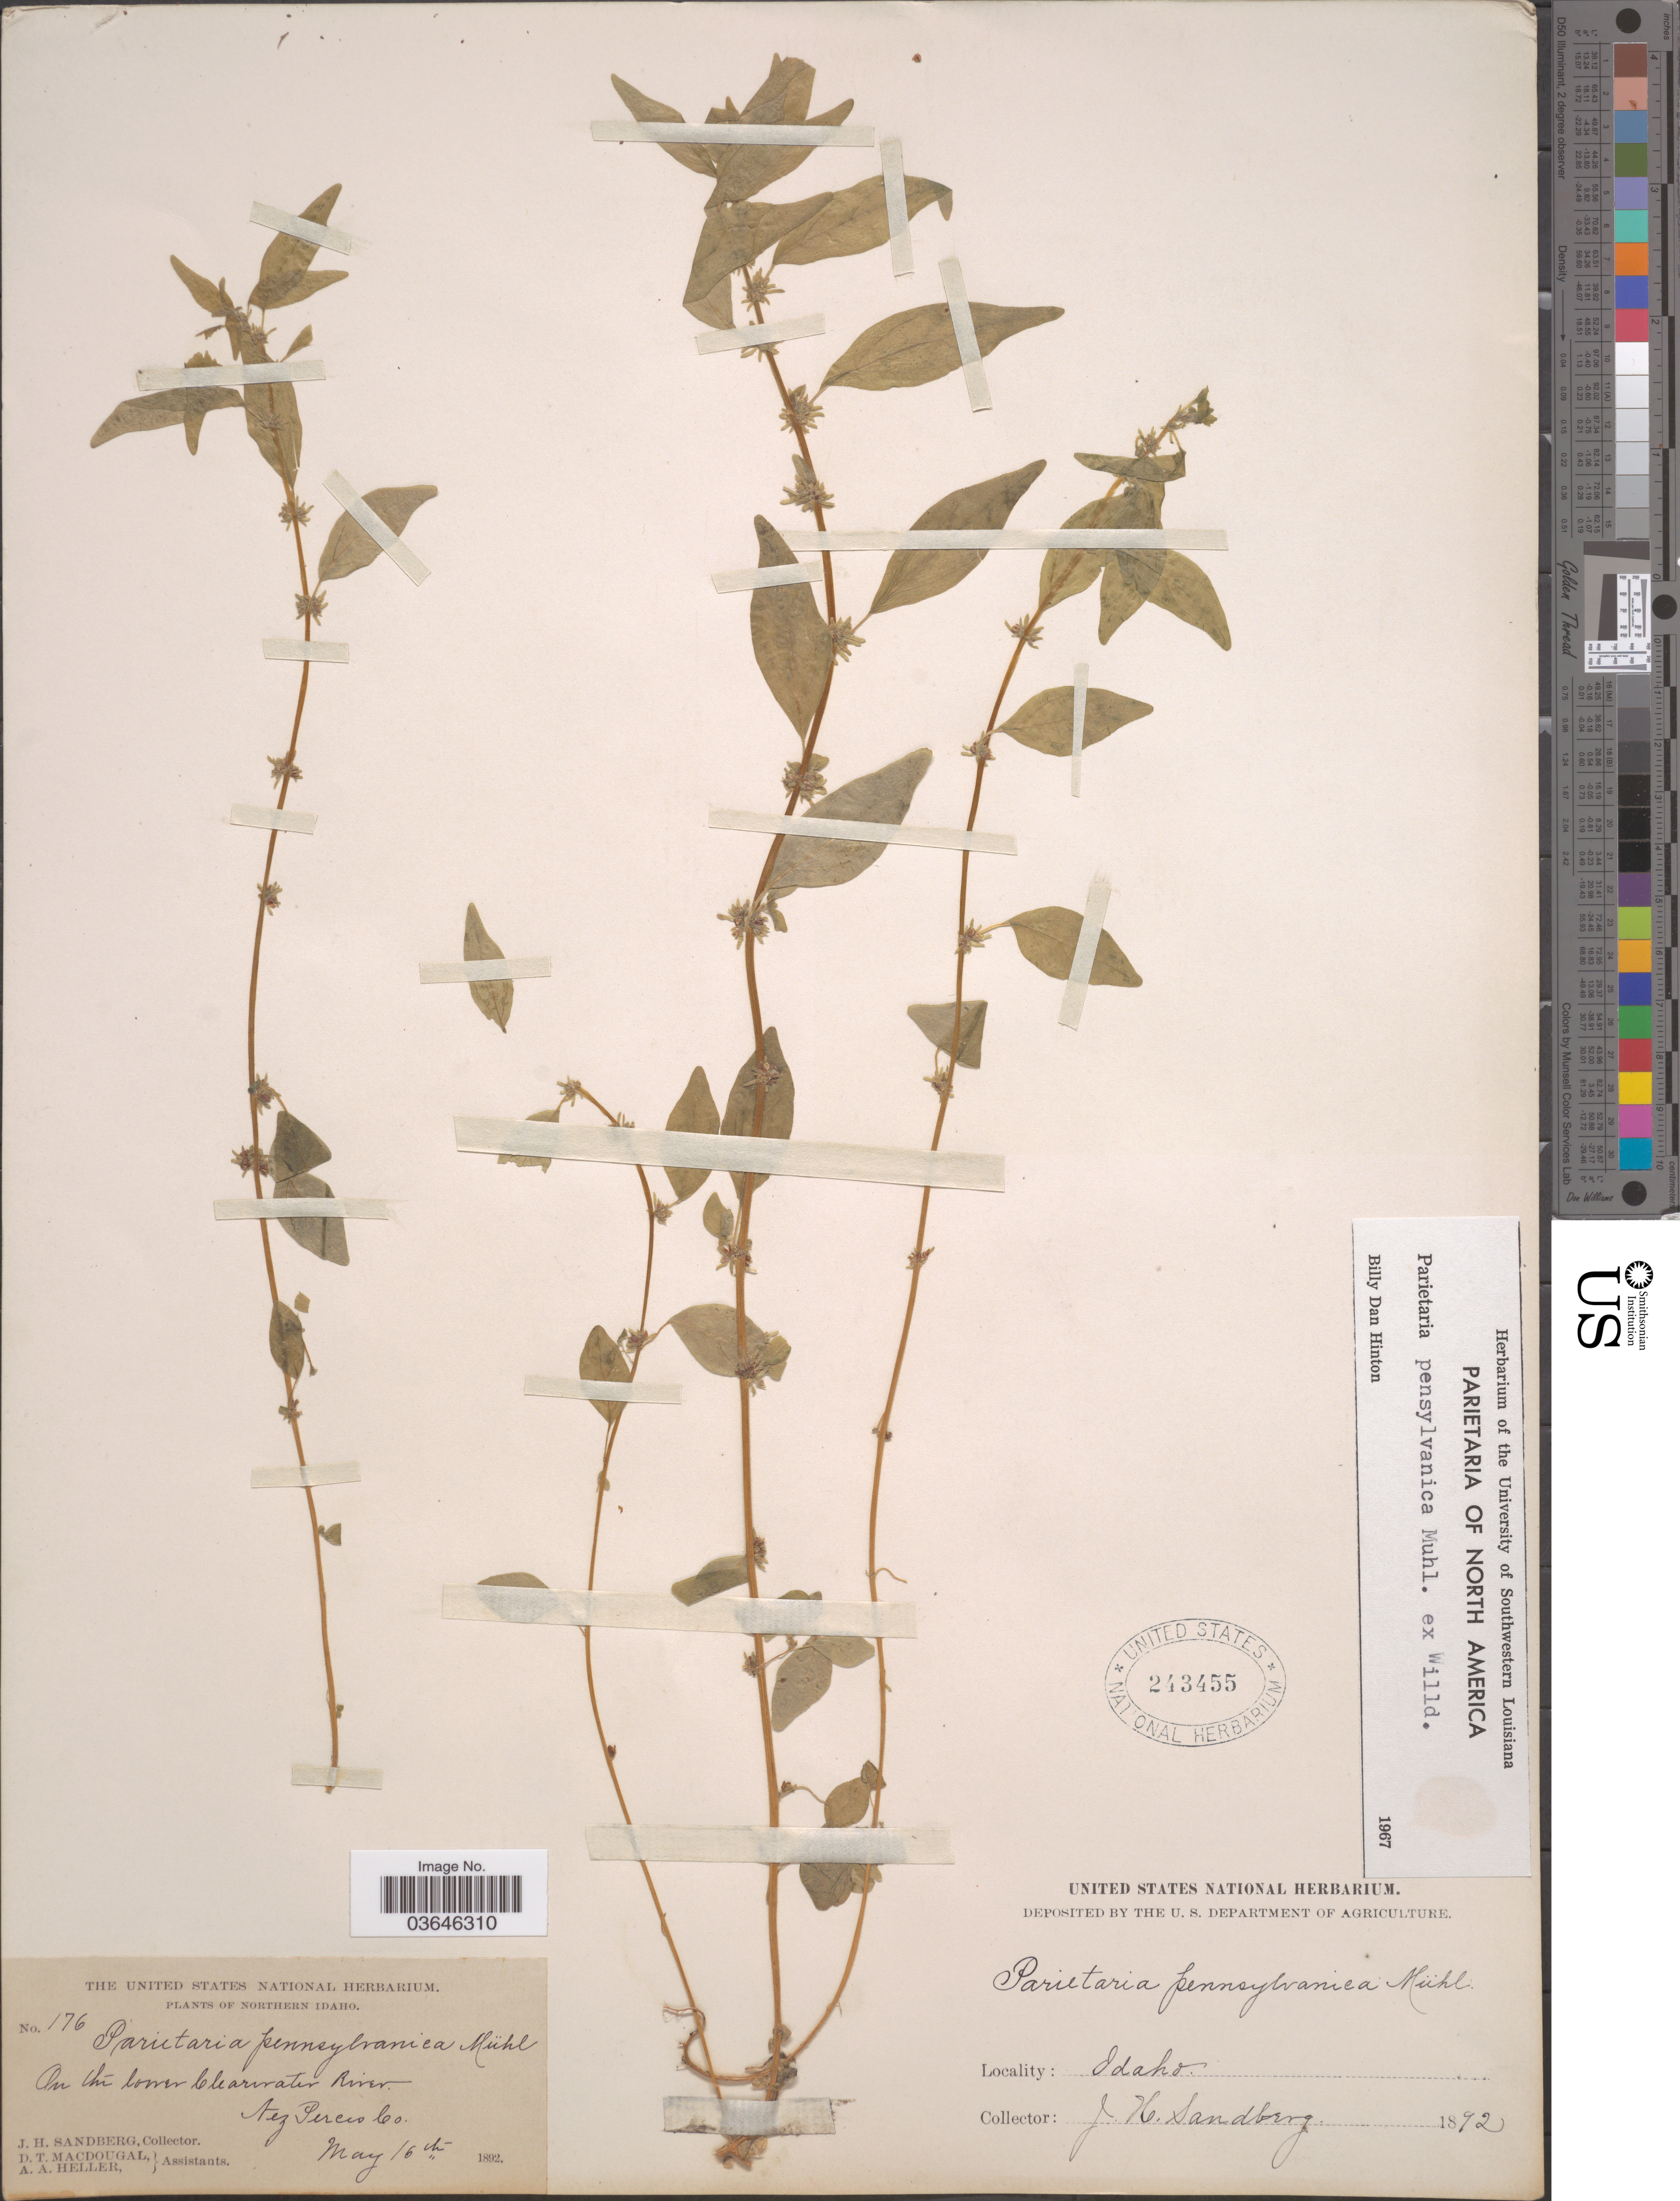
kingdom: Plantae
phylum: Tracheophyta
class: Magnoliopsida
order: Rosales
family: Urticaceae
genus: Parietaria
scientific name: Parietaria pensylvanica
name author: Muhl. ex Willd.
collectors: J. H. Sandberg, D. T. MacDougal & A. A. Heller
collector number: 176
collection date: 1892-05-16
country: United States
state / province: Idaho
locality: Northern Idaho. On the lower Clearwater River. Nez Perces Co.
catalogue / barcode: US 243455